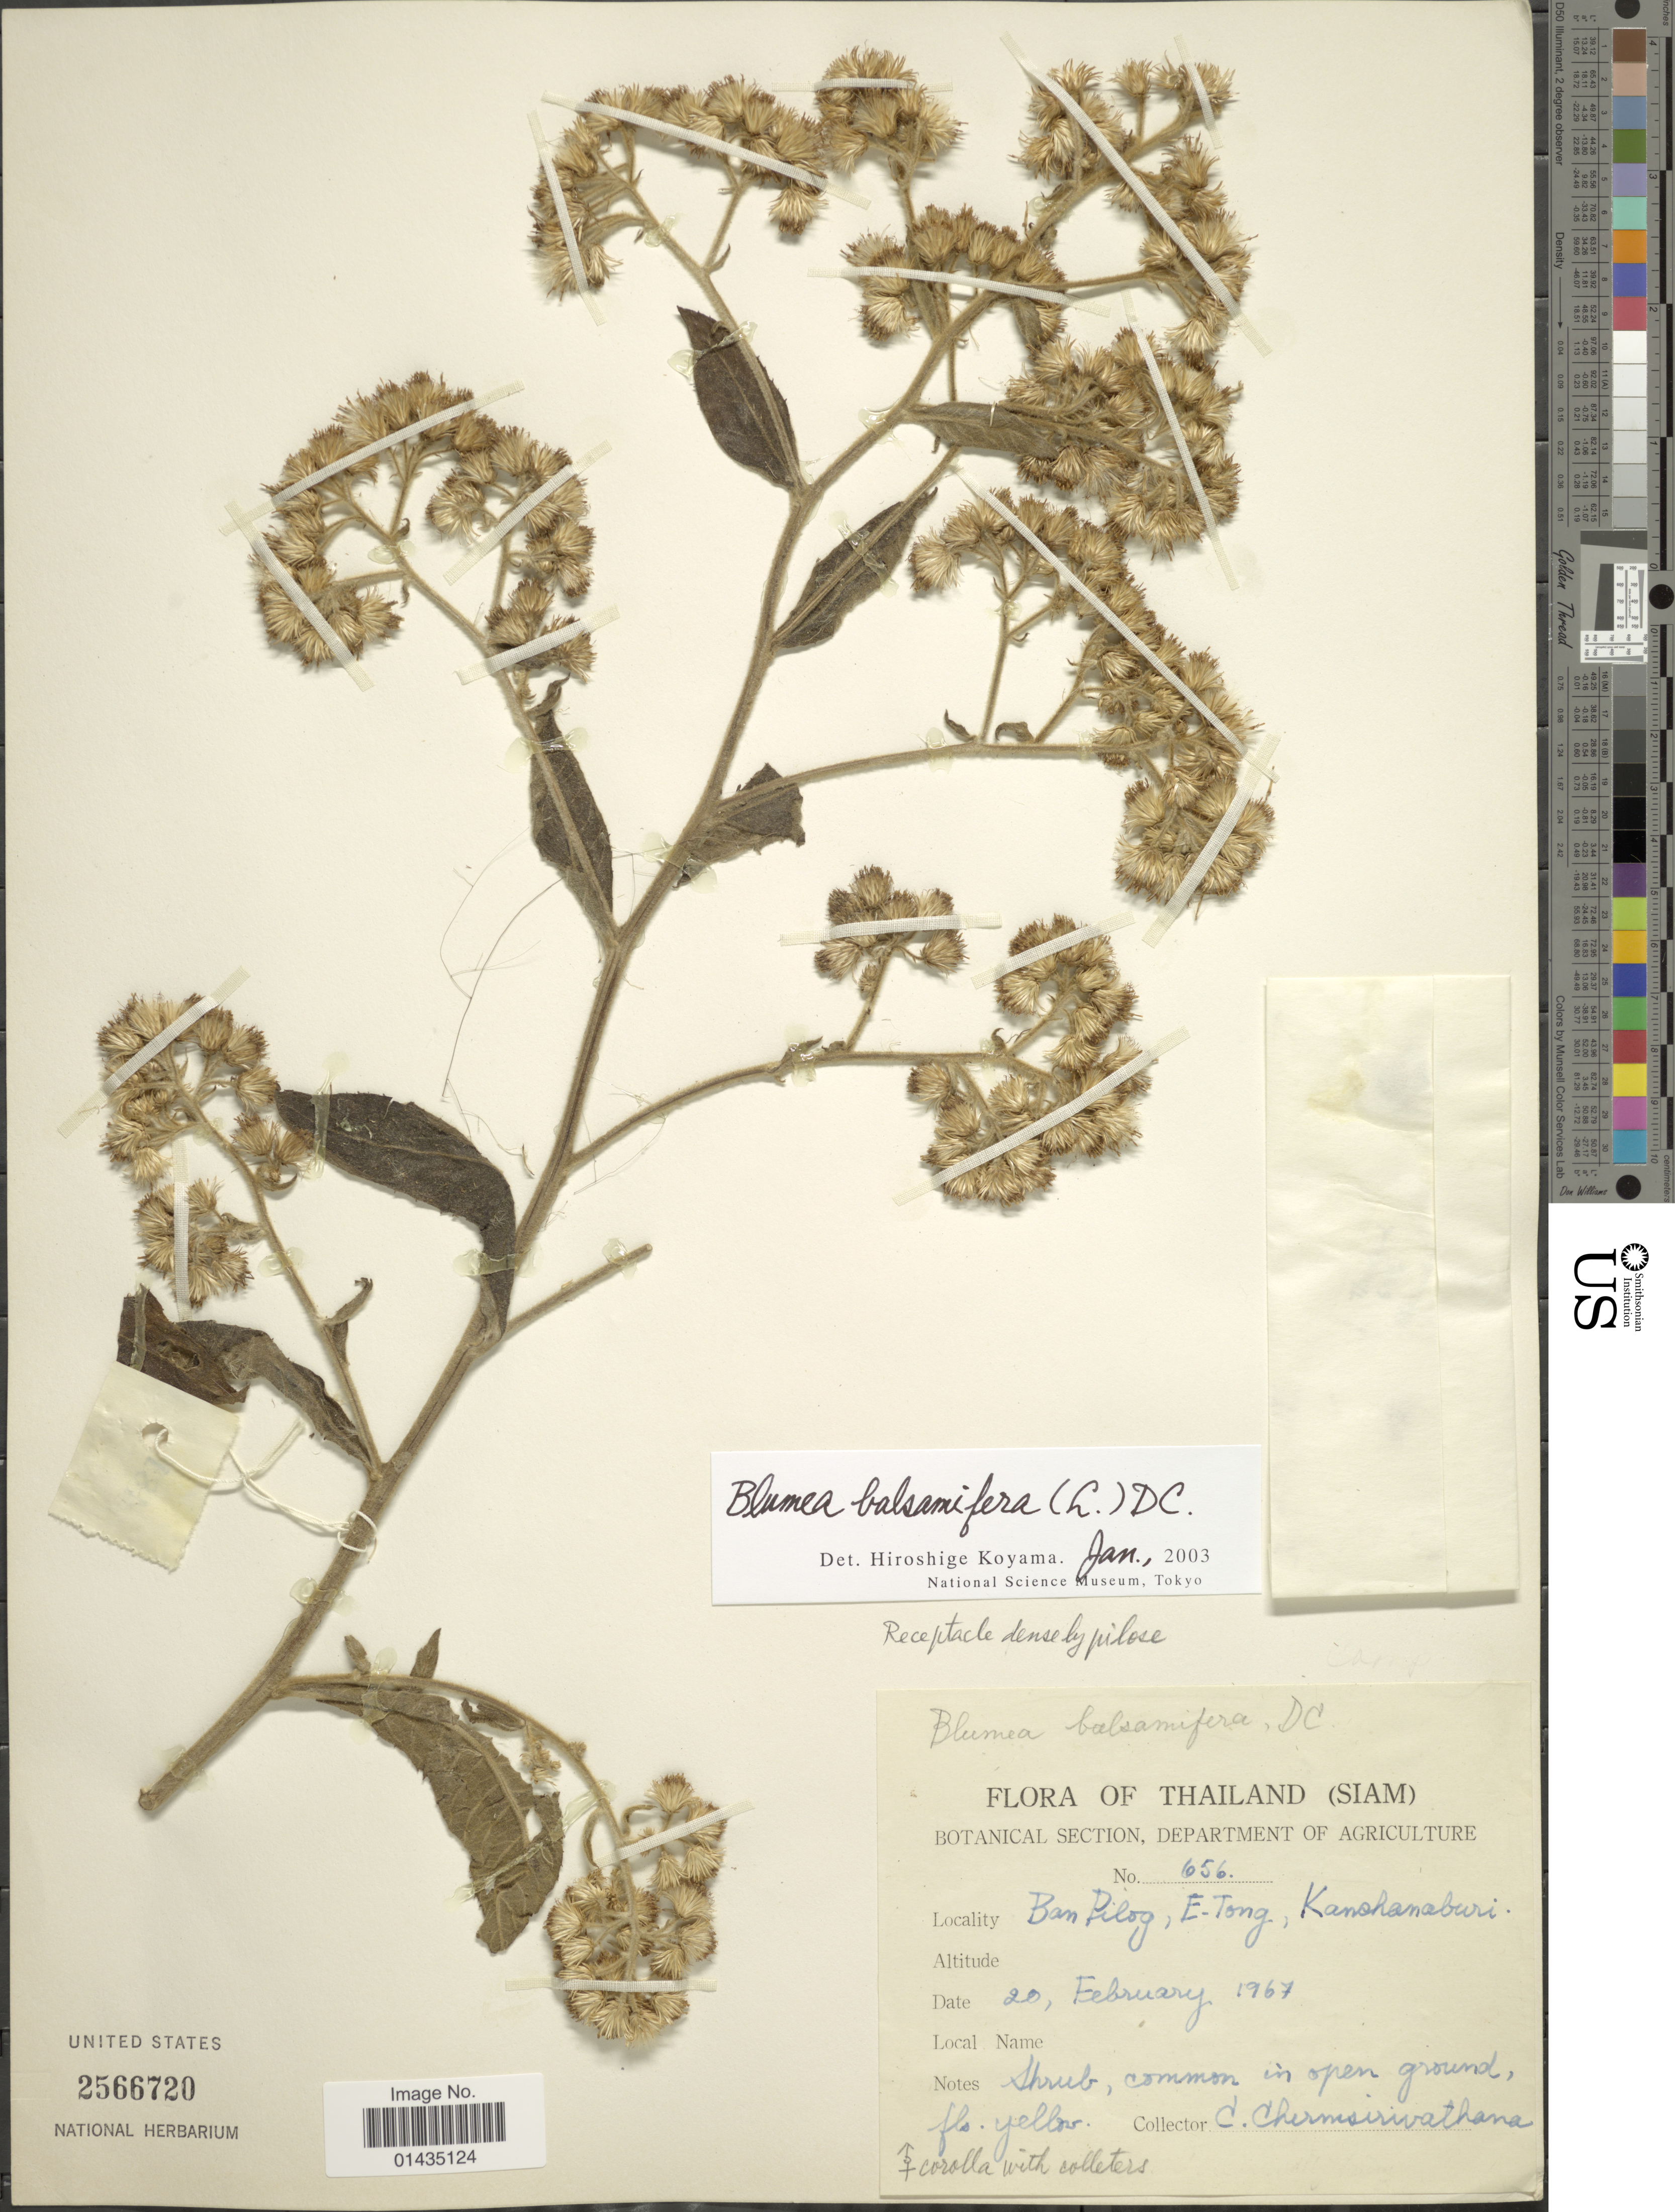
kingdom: Plantae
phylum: Tracheophyta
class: Magnoliopsida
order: Asterales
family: Asteraceae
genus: Blumea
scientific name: Blumea balsamifera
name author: (L.) DC.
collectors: C. Chermsirivathana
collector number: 656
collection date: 1967-02-20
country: Thailand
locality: Siam, Ban Pilog, E-Tong, Kanshanaburi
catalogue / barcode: US 2566720